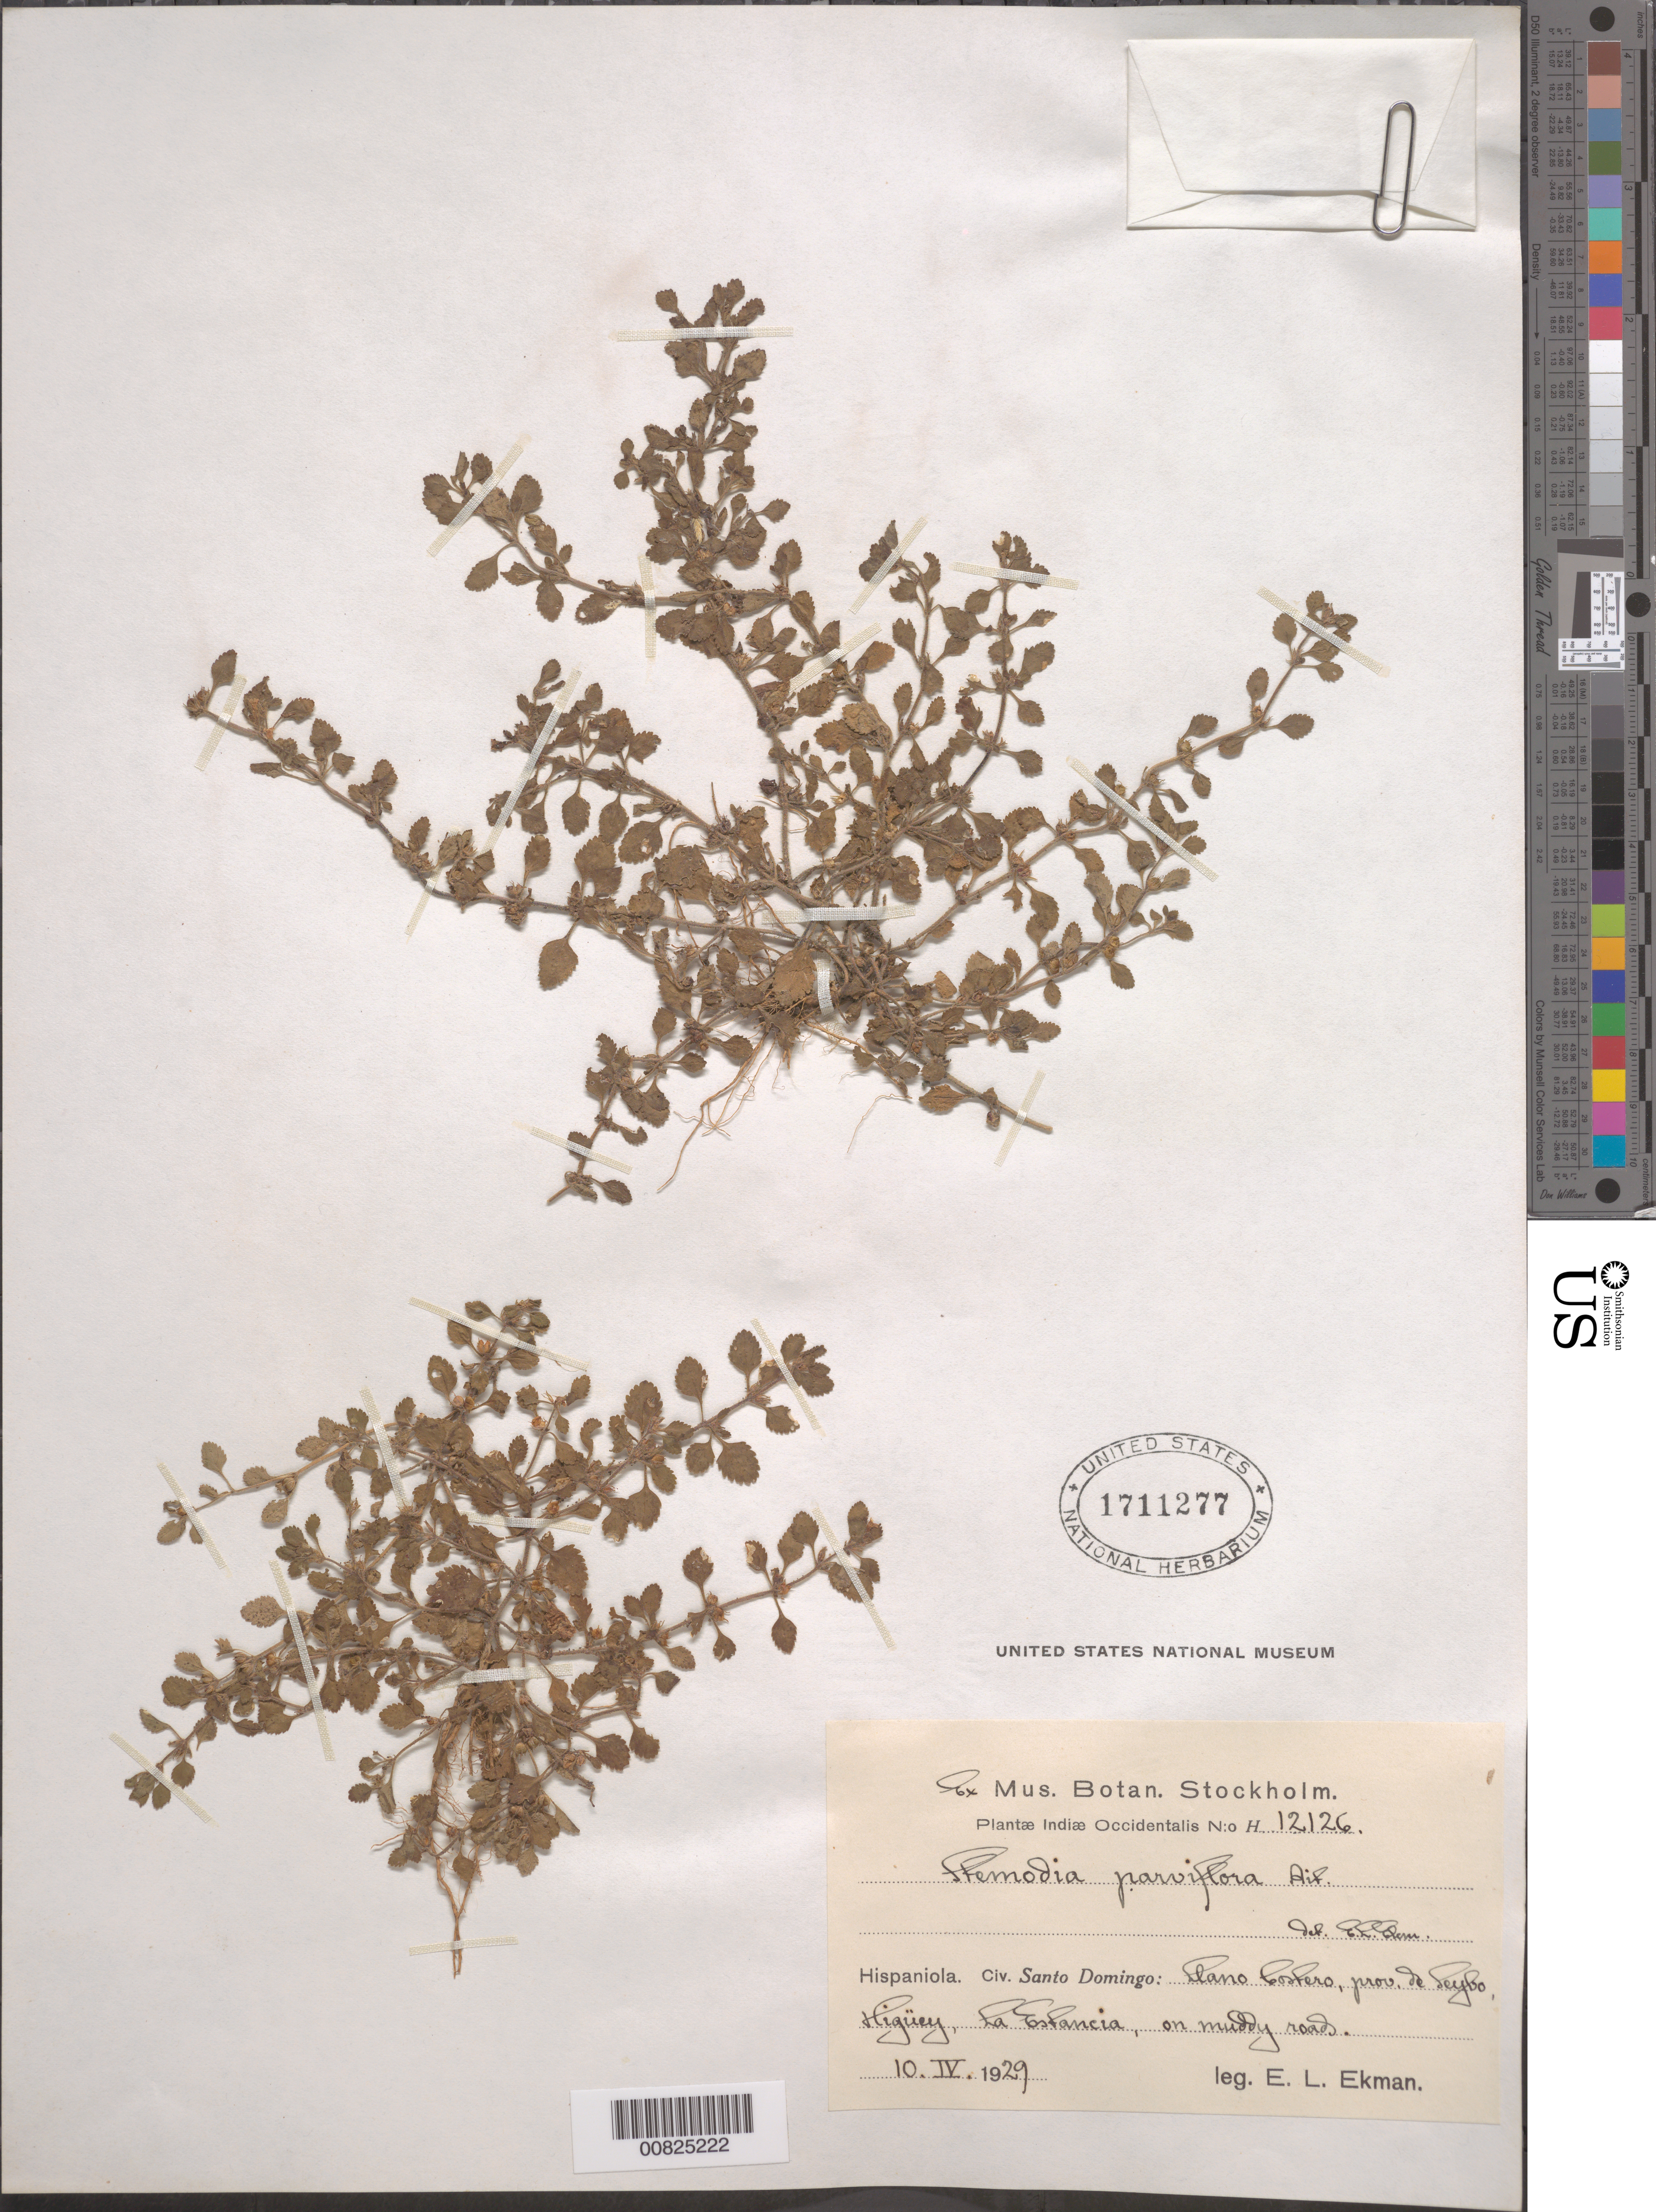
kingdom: Plantae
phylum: Tracheophyta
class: Magnoliopsida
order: Lamiales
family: Plantaginaceae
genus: Stemodia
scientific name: Stemodia verticillata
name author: (Mill.) Hassl.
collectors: E. L. Ekman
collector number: H 12126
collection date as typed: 10 Apr 1929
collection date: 1929-04-10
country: Dominican Republic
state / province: El Seibo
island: Hispaniola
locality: Llano Costero, Higüey, La Estancia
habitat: Muddy road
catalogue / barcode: US 1711277